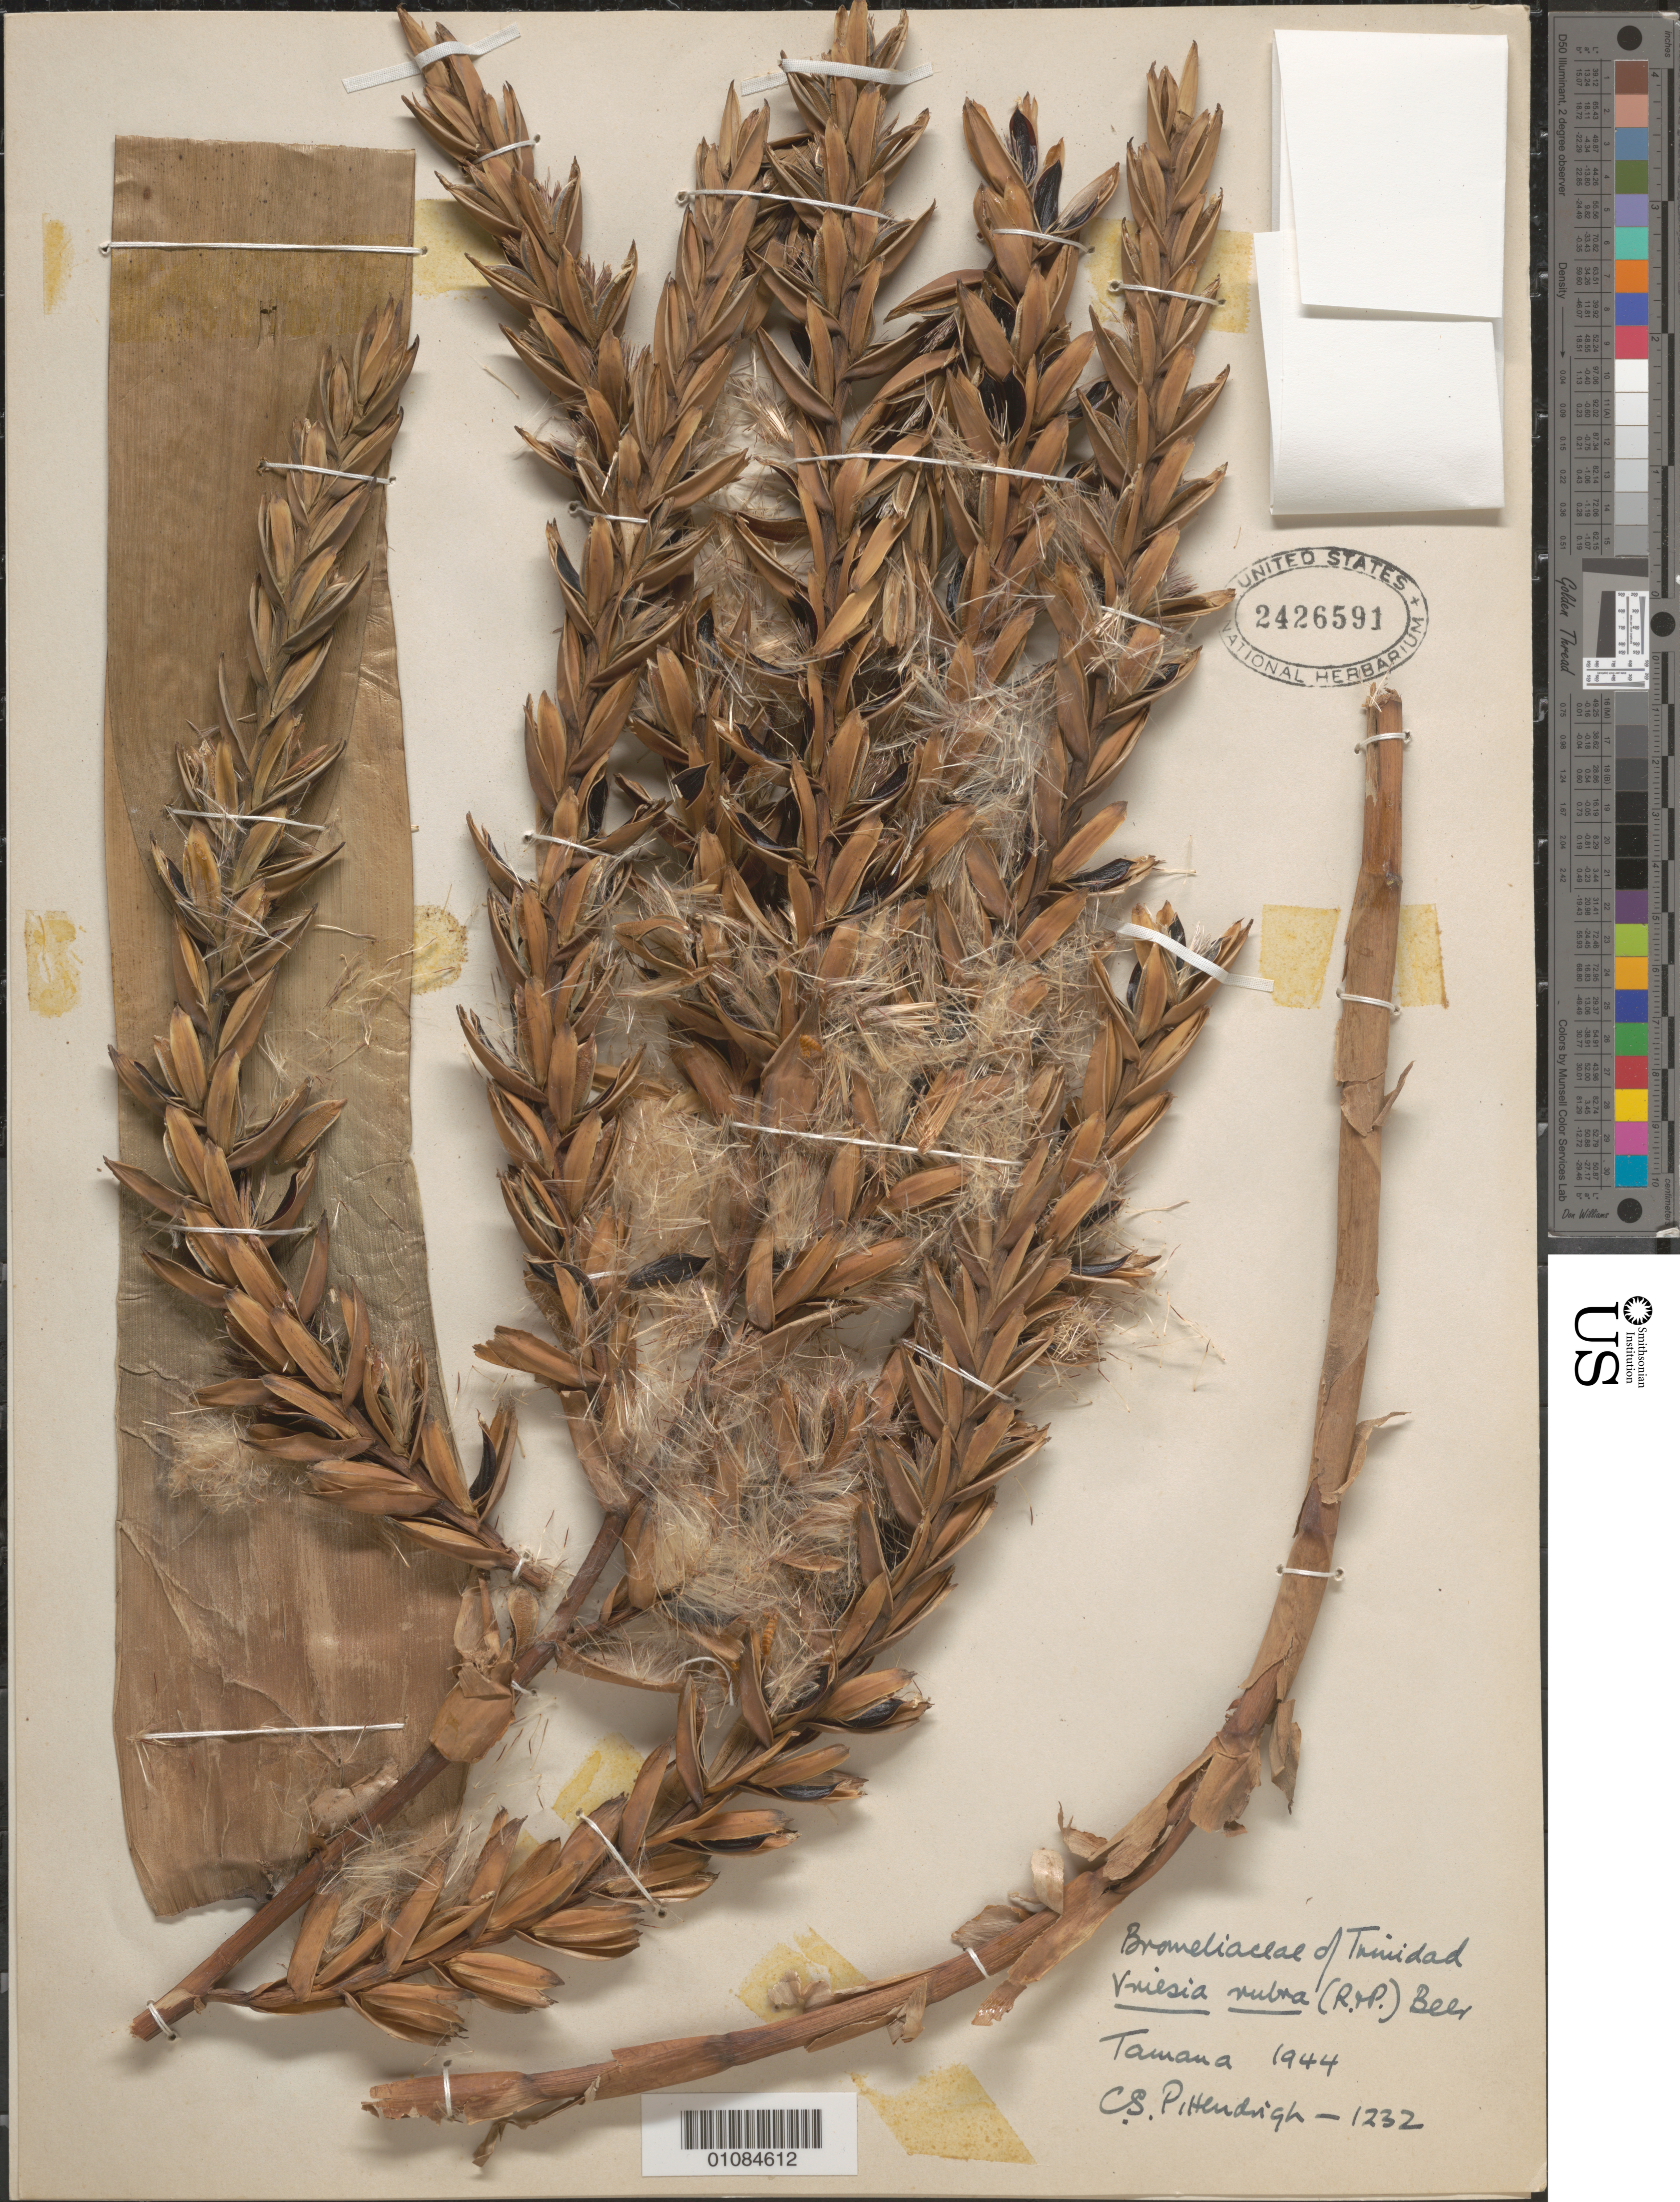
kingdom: Plantae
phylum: Tracheophyta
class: Liliopsida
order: Poales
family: Bromeliaceae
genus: Vriesea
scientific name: Vriesea rubra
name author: (Ruiz & Pav.) Beer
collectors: C. S. Pittendrigh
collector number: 1232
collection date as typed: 1944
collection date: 1944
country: Trinidad and Tobago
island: Trinidad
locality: Tamana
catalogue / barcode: US 2426591